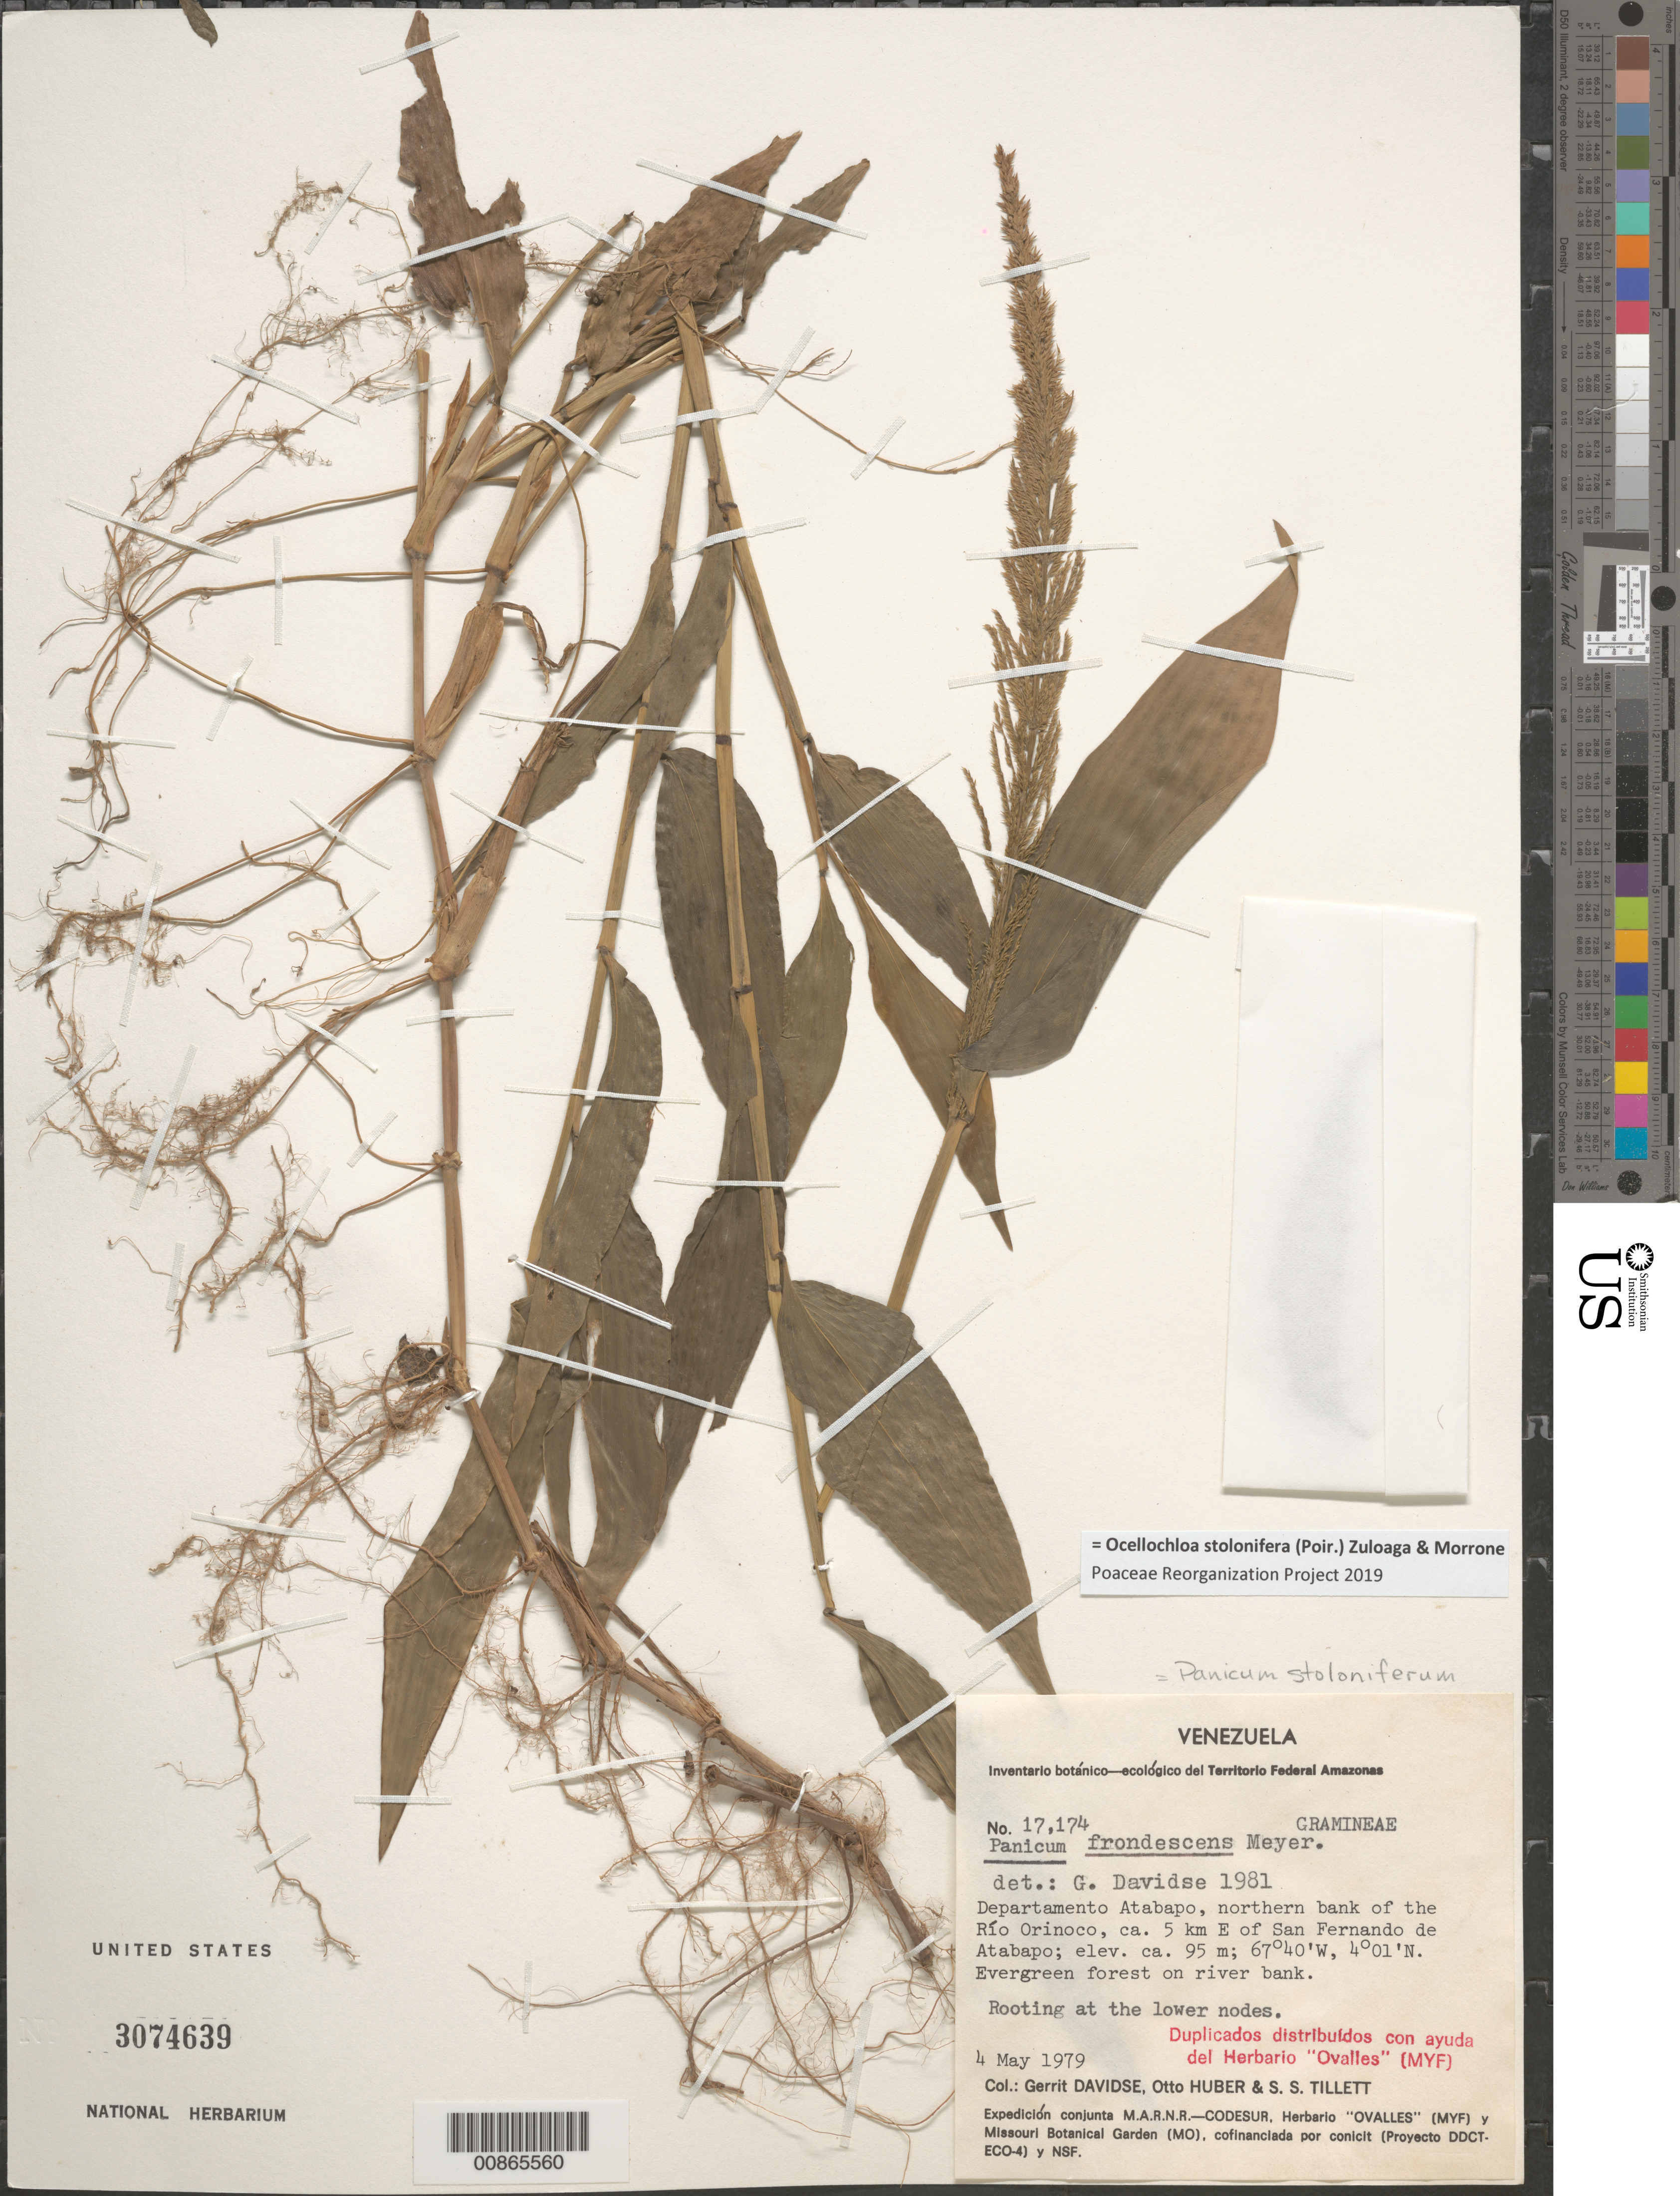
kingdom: Plantae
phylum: Tracheophyta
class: Liliopsida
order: Poales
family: Poaceae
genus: Panicum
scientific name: Panicum stoloniferum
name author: Poir.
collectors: G. Davidse, O. Huber & S. S. Tillett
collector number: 17174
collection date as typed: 4-May-79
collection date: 1979-05-04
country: Venezuela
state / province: Amazonas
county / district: Atabapo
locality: Río Orinoco, N bank, ca 5 km E of San Fernando de Atabapo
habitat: Evergreen forest on river bank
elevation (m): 95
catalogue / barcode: US 3074639